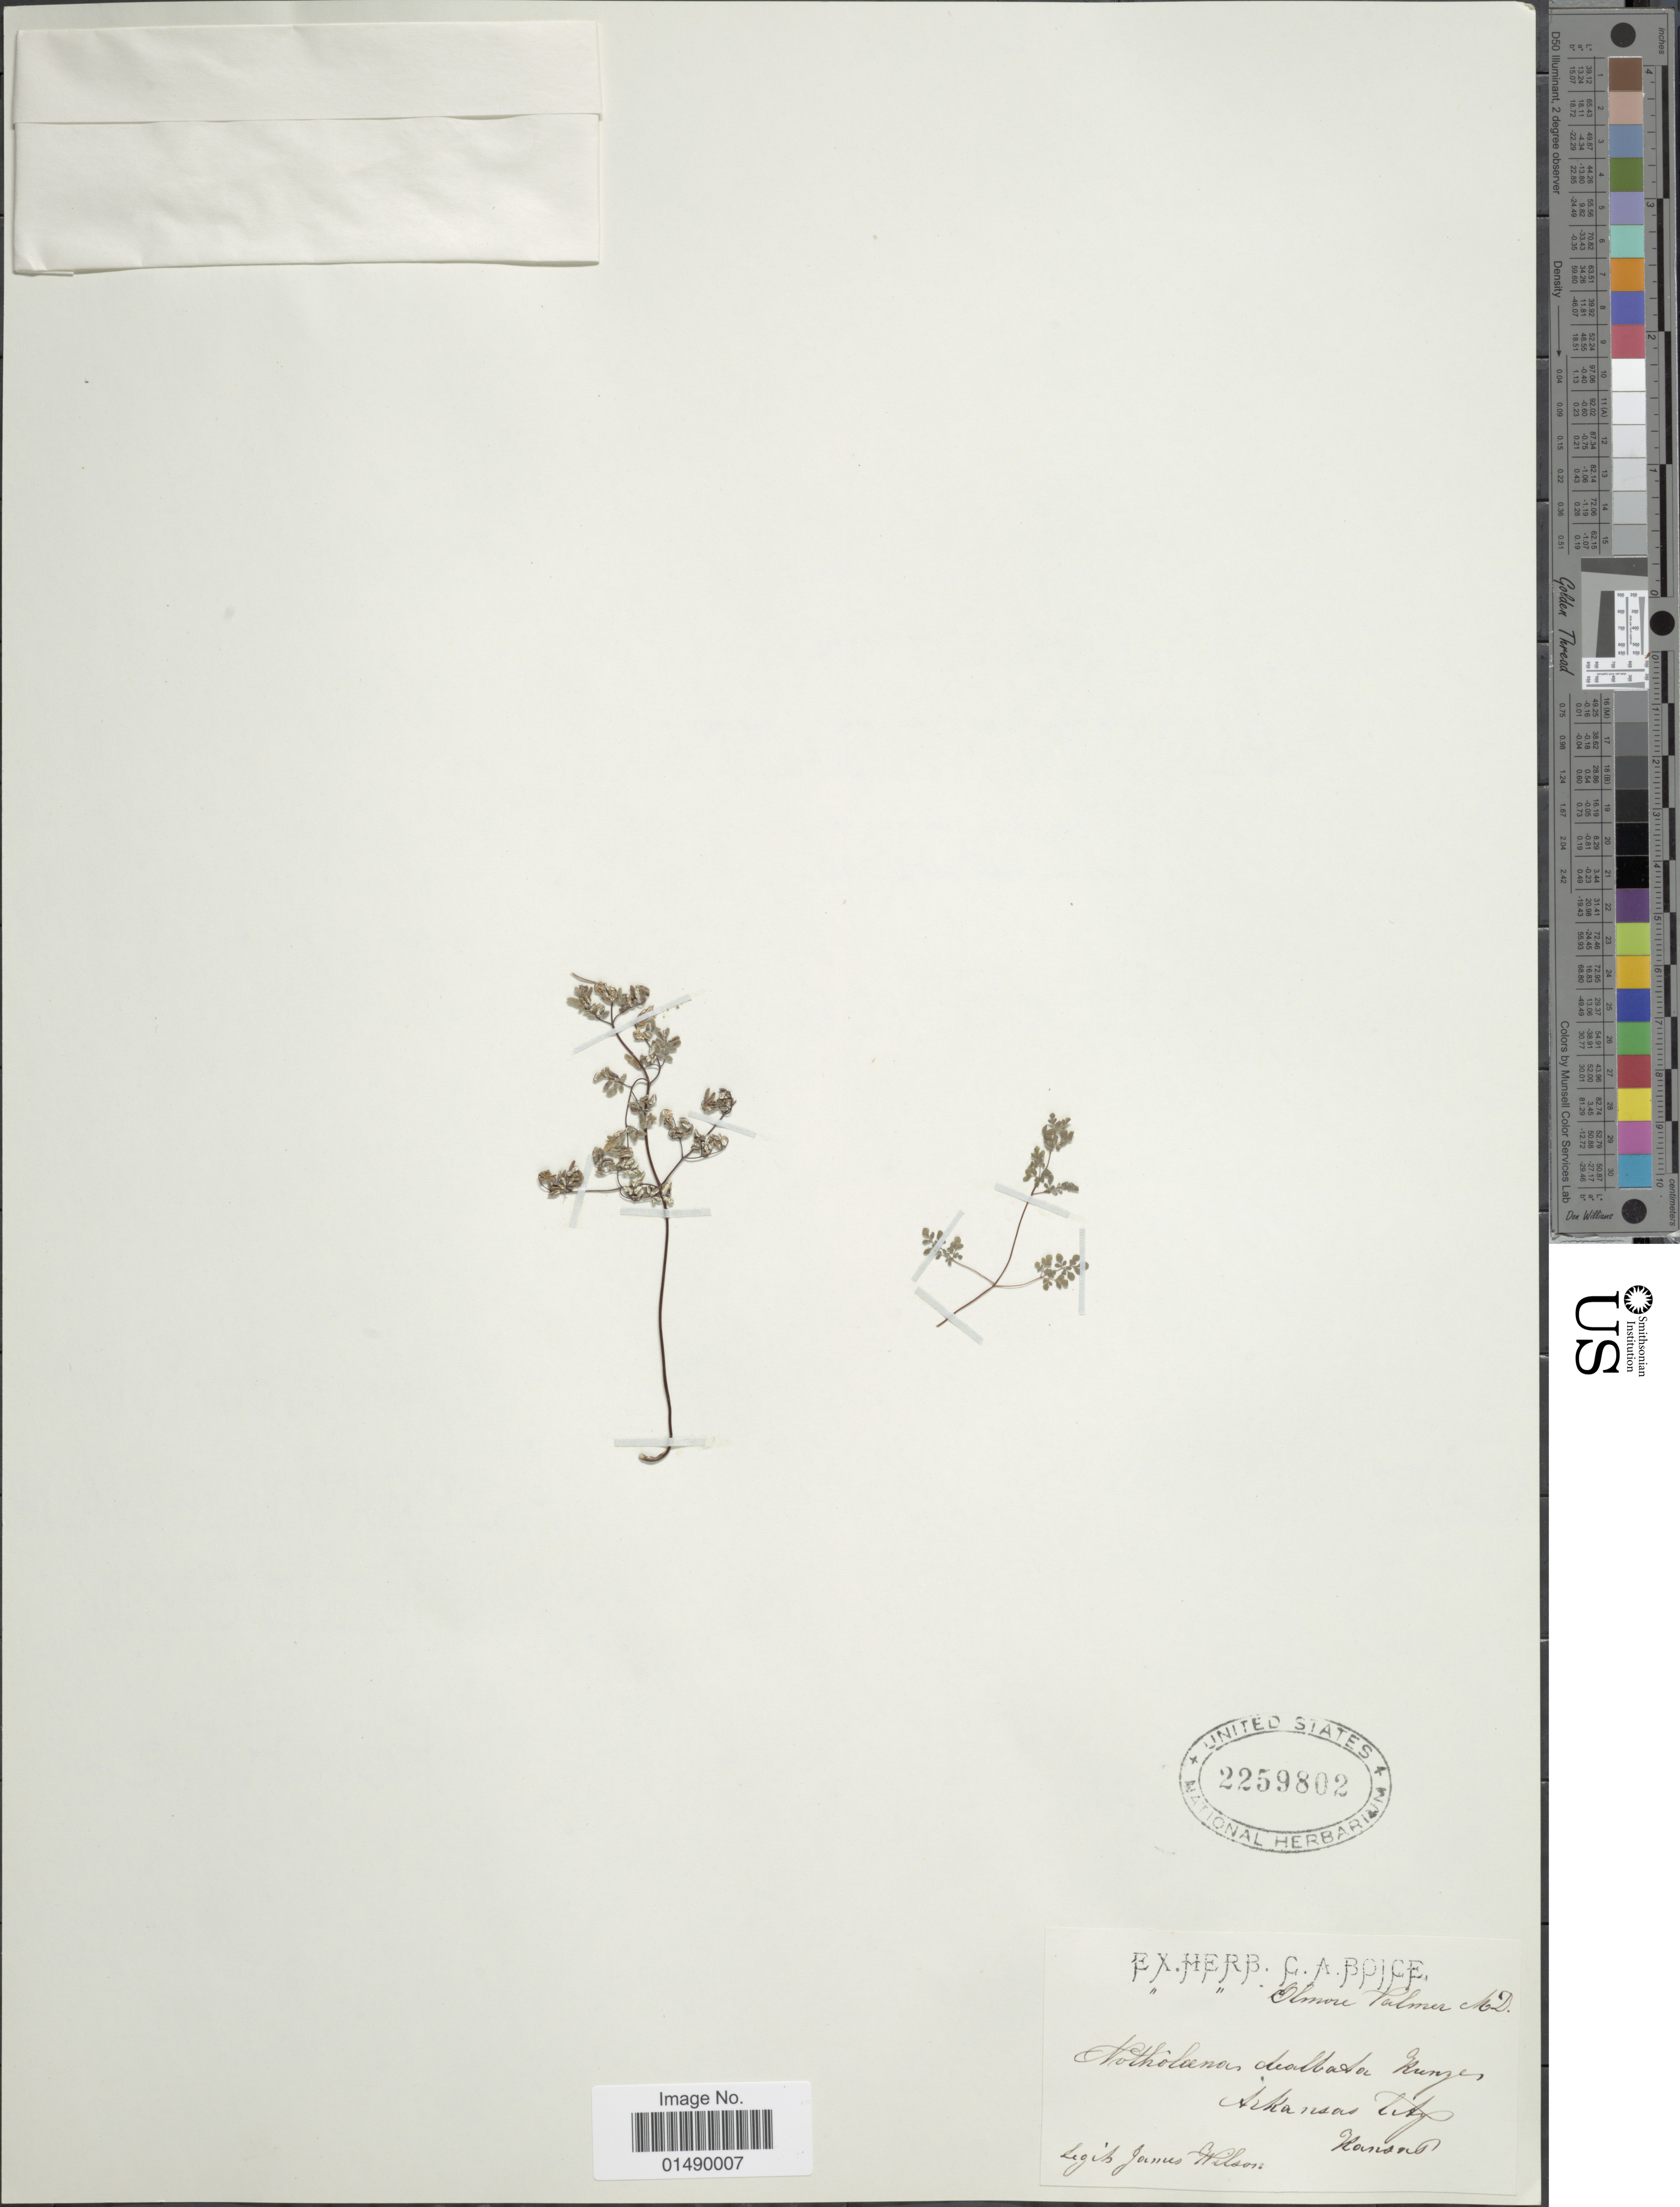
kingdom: Plantae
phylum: Tracheophyta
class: Polypodiopsida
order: Polypodiales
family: Pteridaceae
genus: Argyrochosma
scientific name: Argyrochosma dealbata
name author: (Pursh) Windham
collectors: J. Wilson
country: United States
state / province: Arkansas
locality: Arkansas City.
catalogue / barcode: US 2259802